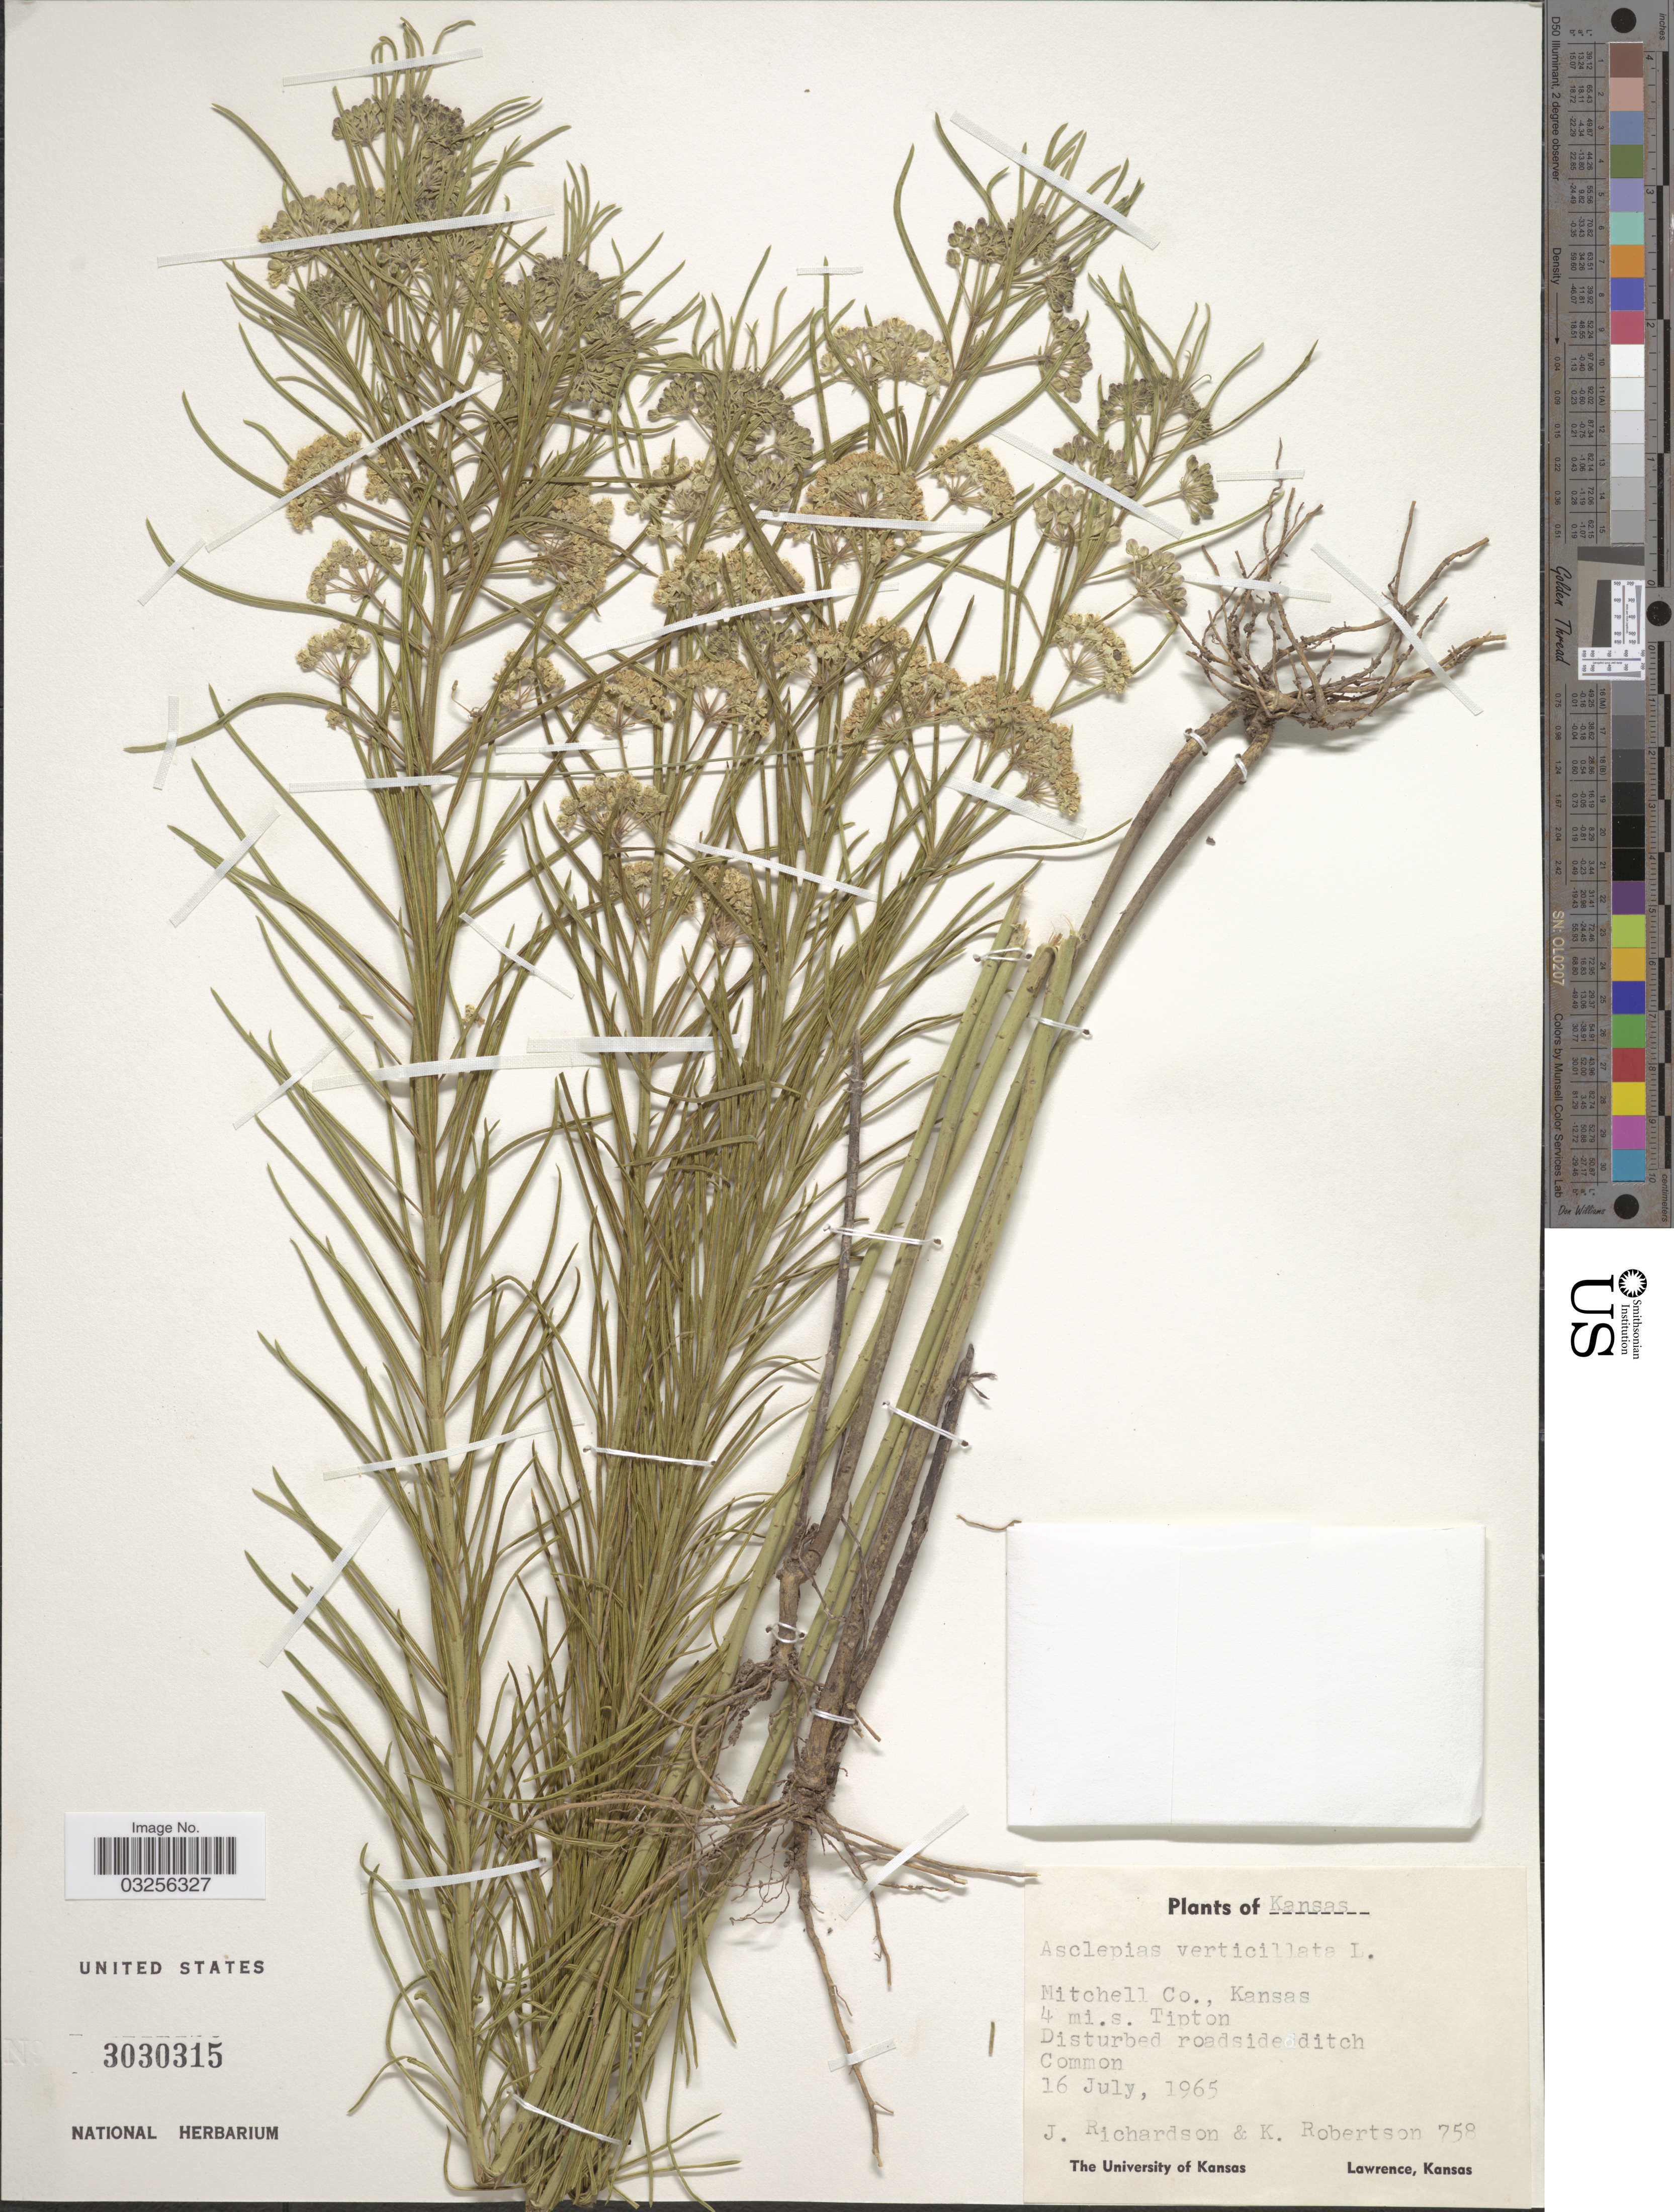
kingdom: Plantae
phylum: Tracheophyta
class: Magnoliopsida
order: Gentianales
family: Apocynaceae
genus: Asclepias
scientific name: Asclepias verticillata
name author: L.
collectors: J. Richardson & K. Robertson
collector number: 758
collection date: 1965-07-16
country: United States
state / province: Kansas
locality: Mitchell Co., 4 mi. s. Tipton.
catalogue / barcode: US 3030315